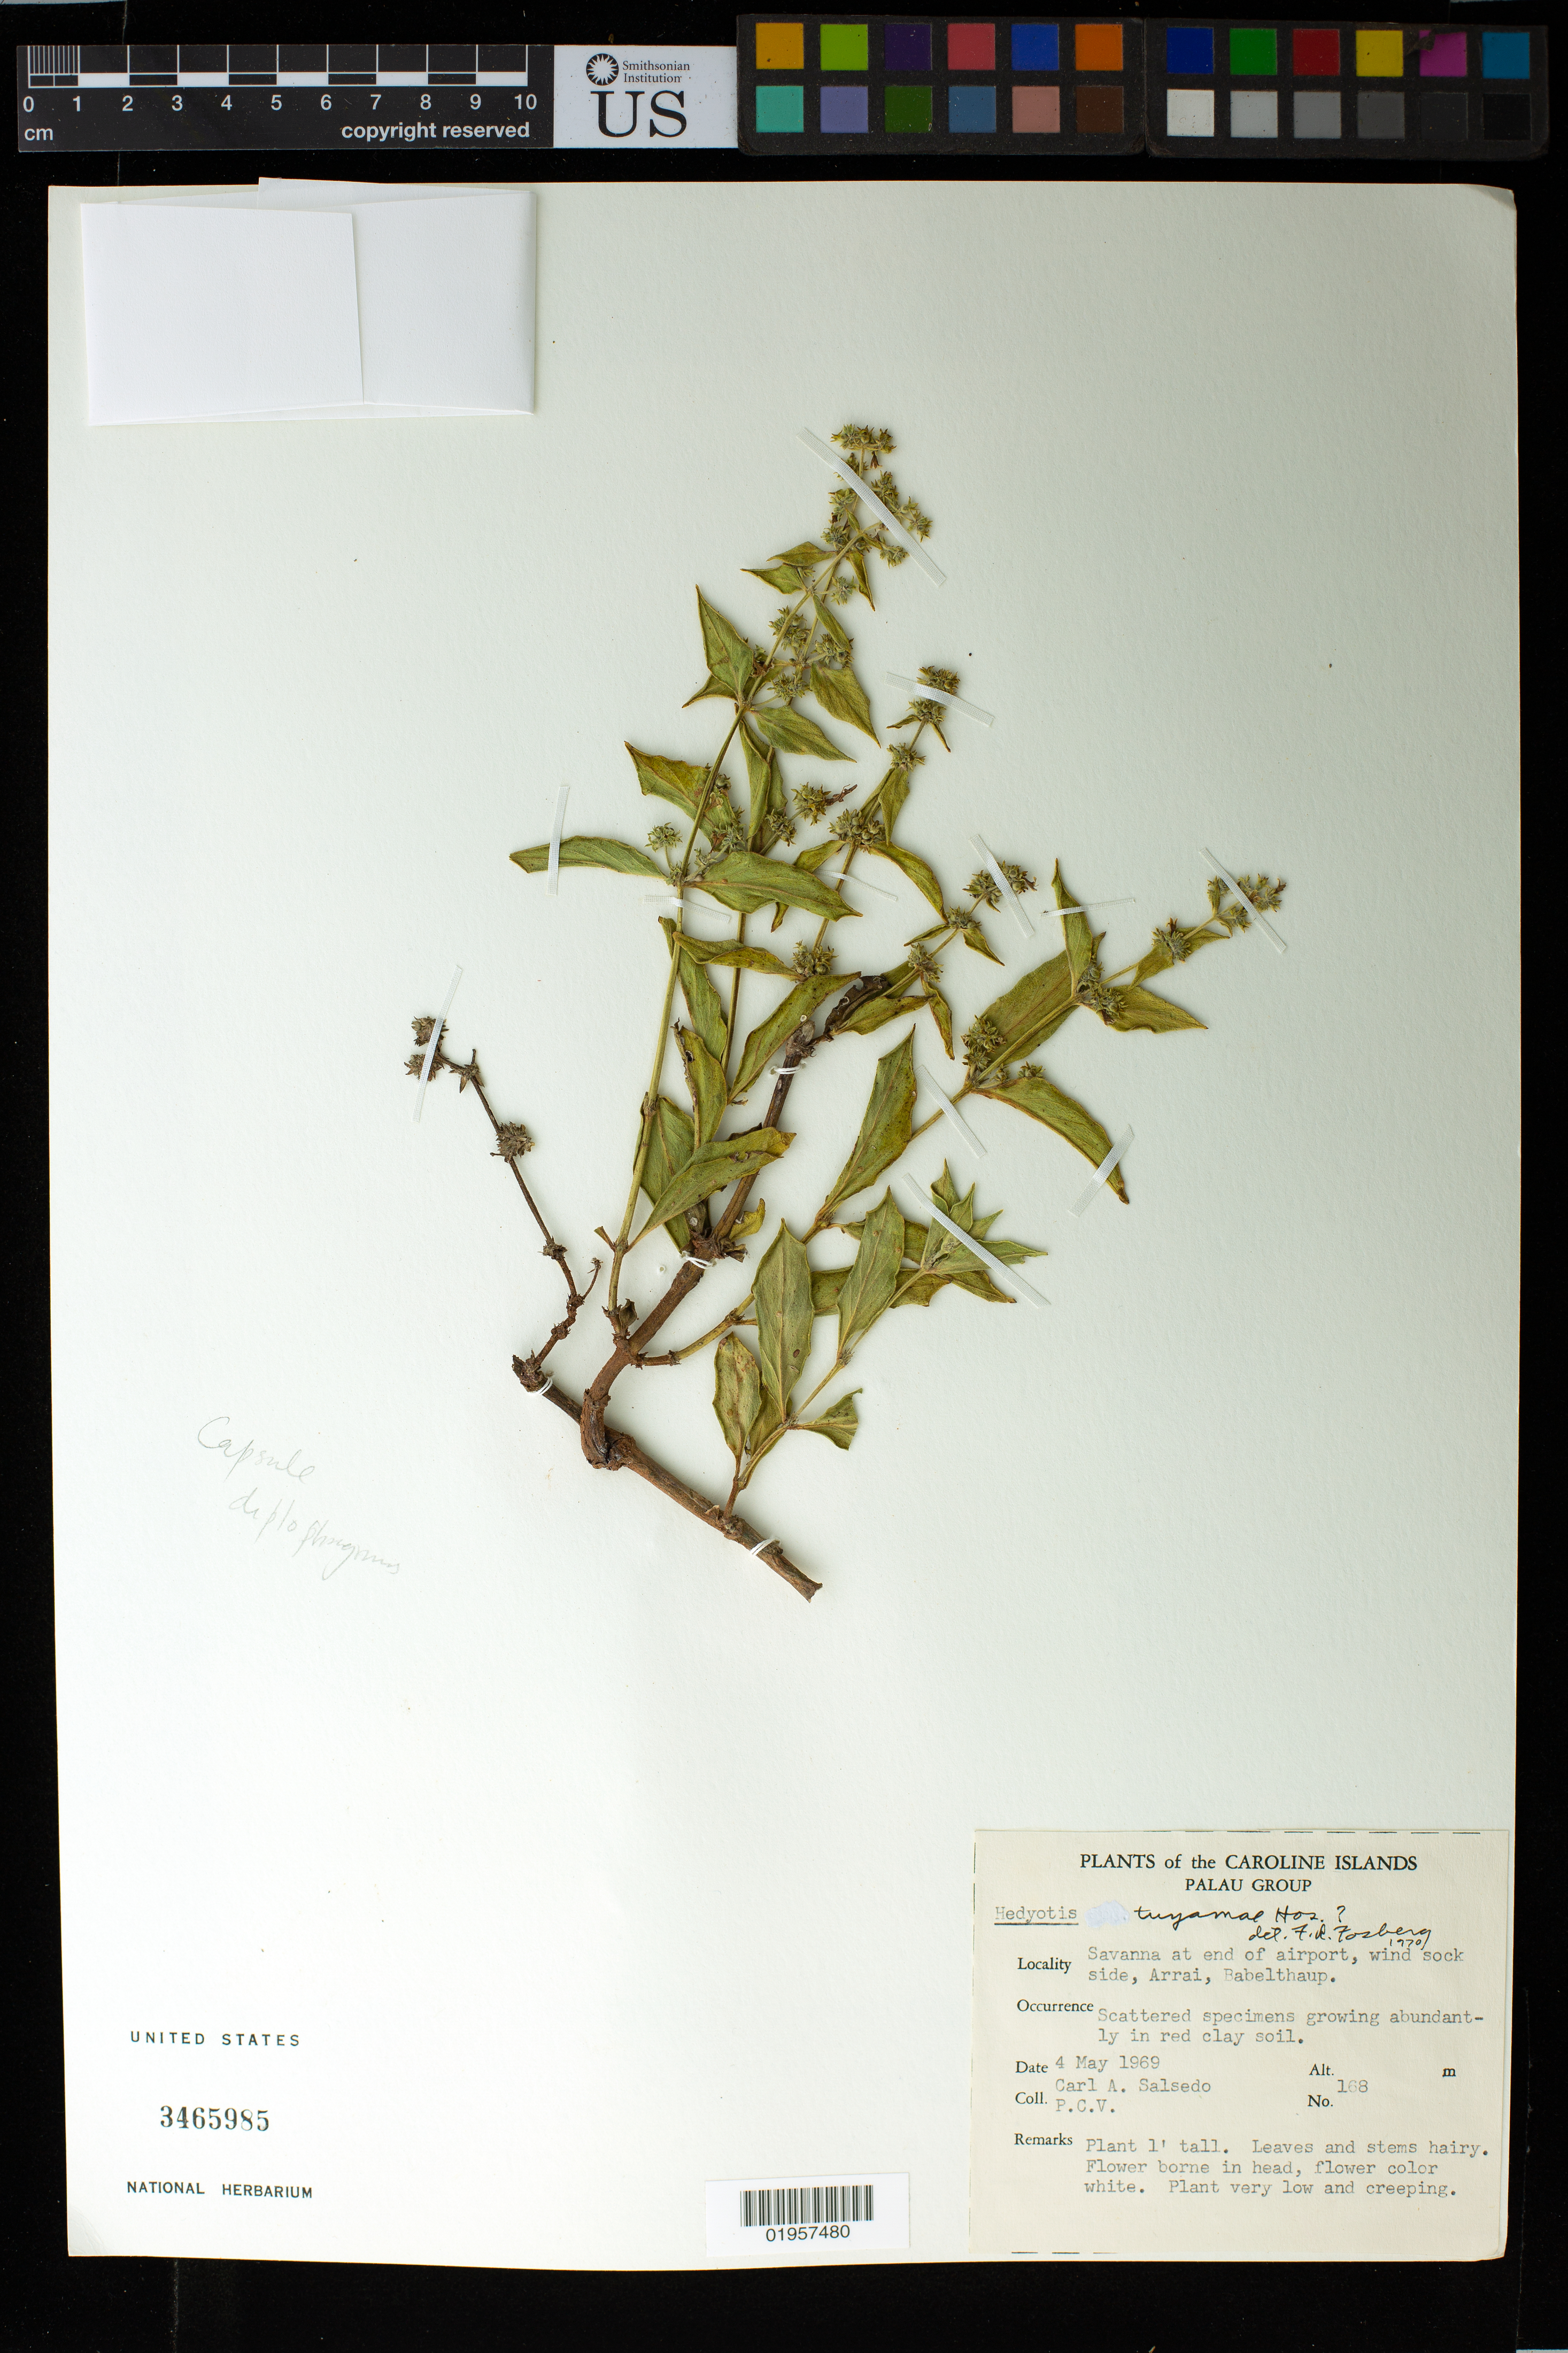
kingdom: Plantae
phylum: Tracheophyta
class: Magnoliopsida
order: Gentianales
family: Rubiaceae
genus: Hedyotis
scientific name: Hedyotis tuyamae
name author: Hosok.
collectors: C.A. Salsedo & P. C. V.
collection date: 1969-05-04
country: Palau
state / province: Airai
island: Babeldaob [Babelthuap]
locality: Caroline Islands. Palau Group. Airai, Babelthaup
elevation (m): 168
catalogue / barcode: US 3465985